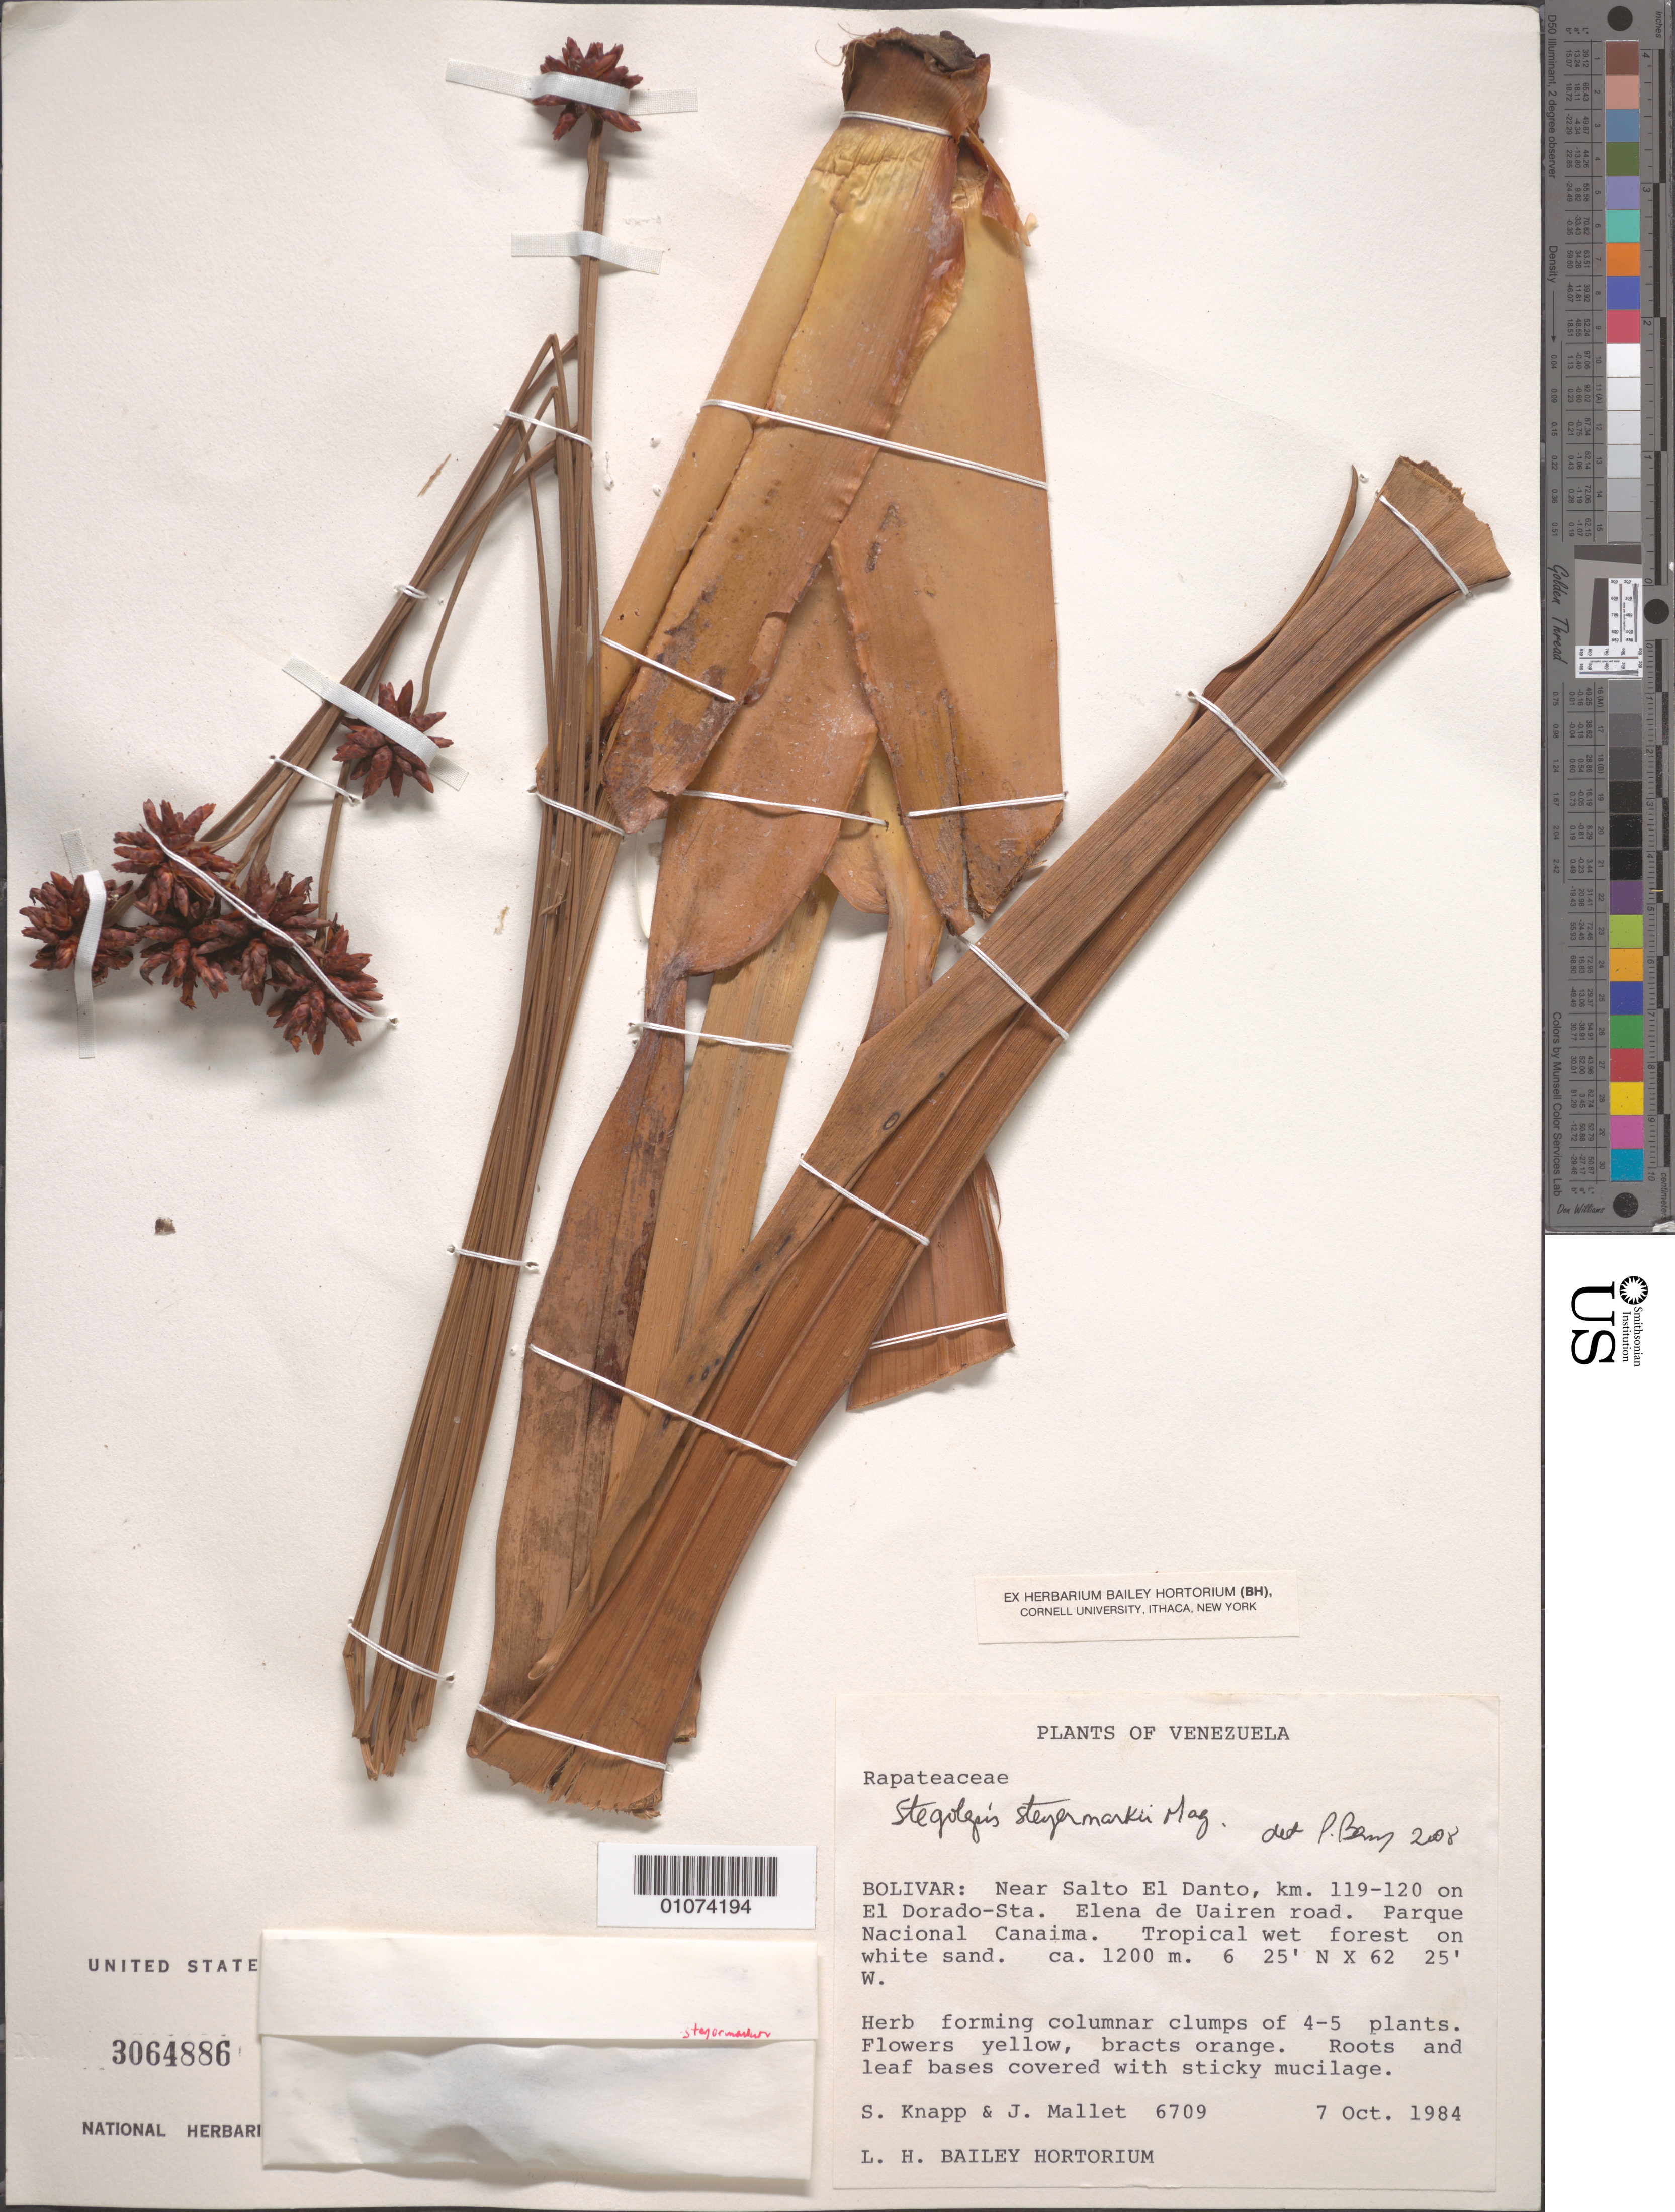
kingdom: Plantae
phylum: Tracheophyta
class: Liliopsida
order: Poales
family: Rapateaceae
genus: Stegolepis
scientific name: Stegolepis steyermarkii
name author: Maguire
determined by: Berry, P. E., (WIS), University of Wisconsin - Madison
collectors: S. Knapp & J. Mallet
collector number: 6709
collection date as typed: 7-Oct-84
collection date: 1984-10-07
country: Venezuela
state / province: Bolívar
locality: Salto El Danto, km 119-120, El Dorado to Sta. Elena de Uairen road; Parque Nacional Canaima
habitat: Tropical wet forest on white sand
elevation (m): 1200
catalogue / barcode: US 3064886